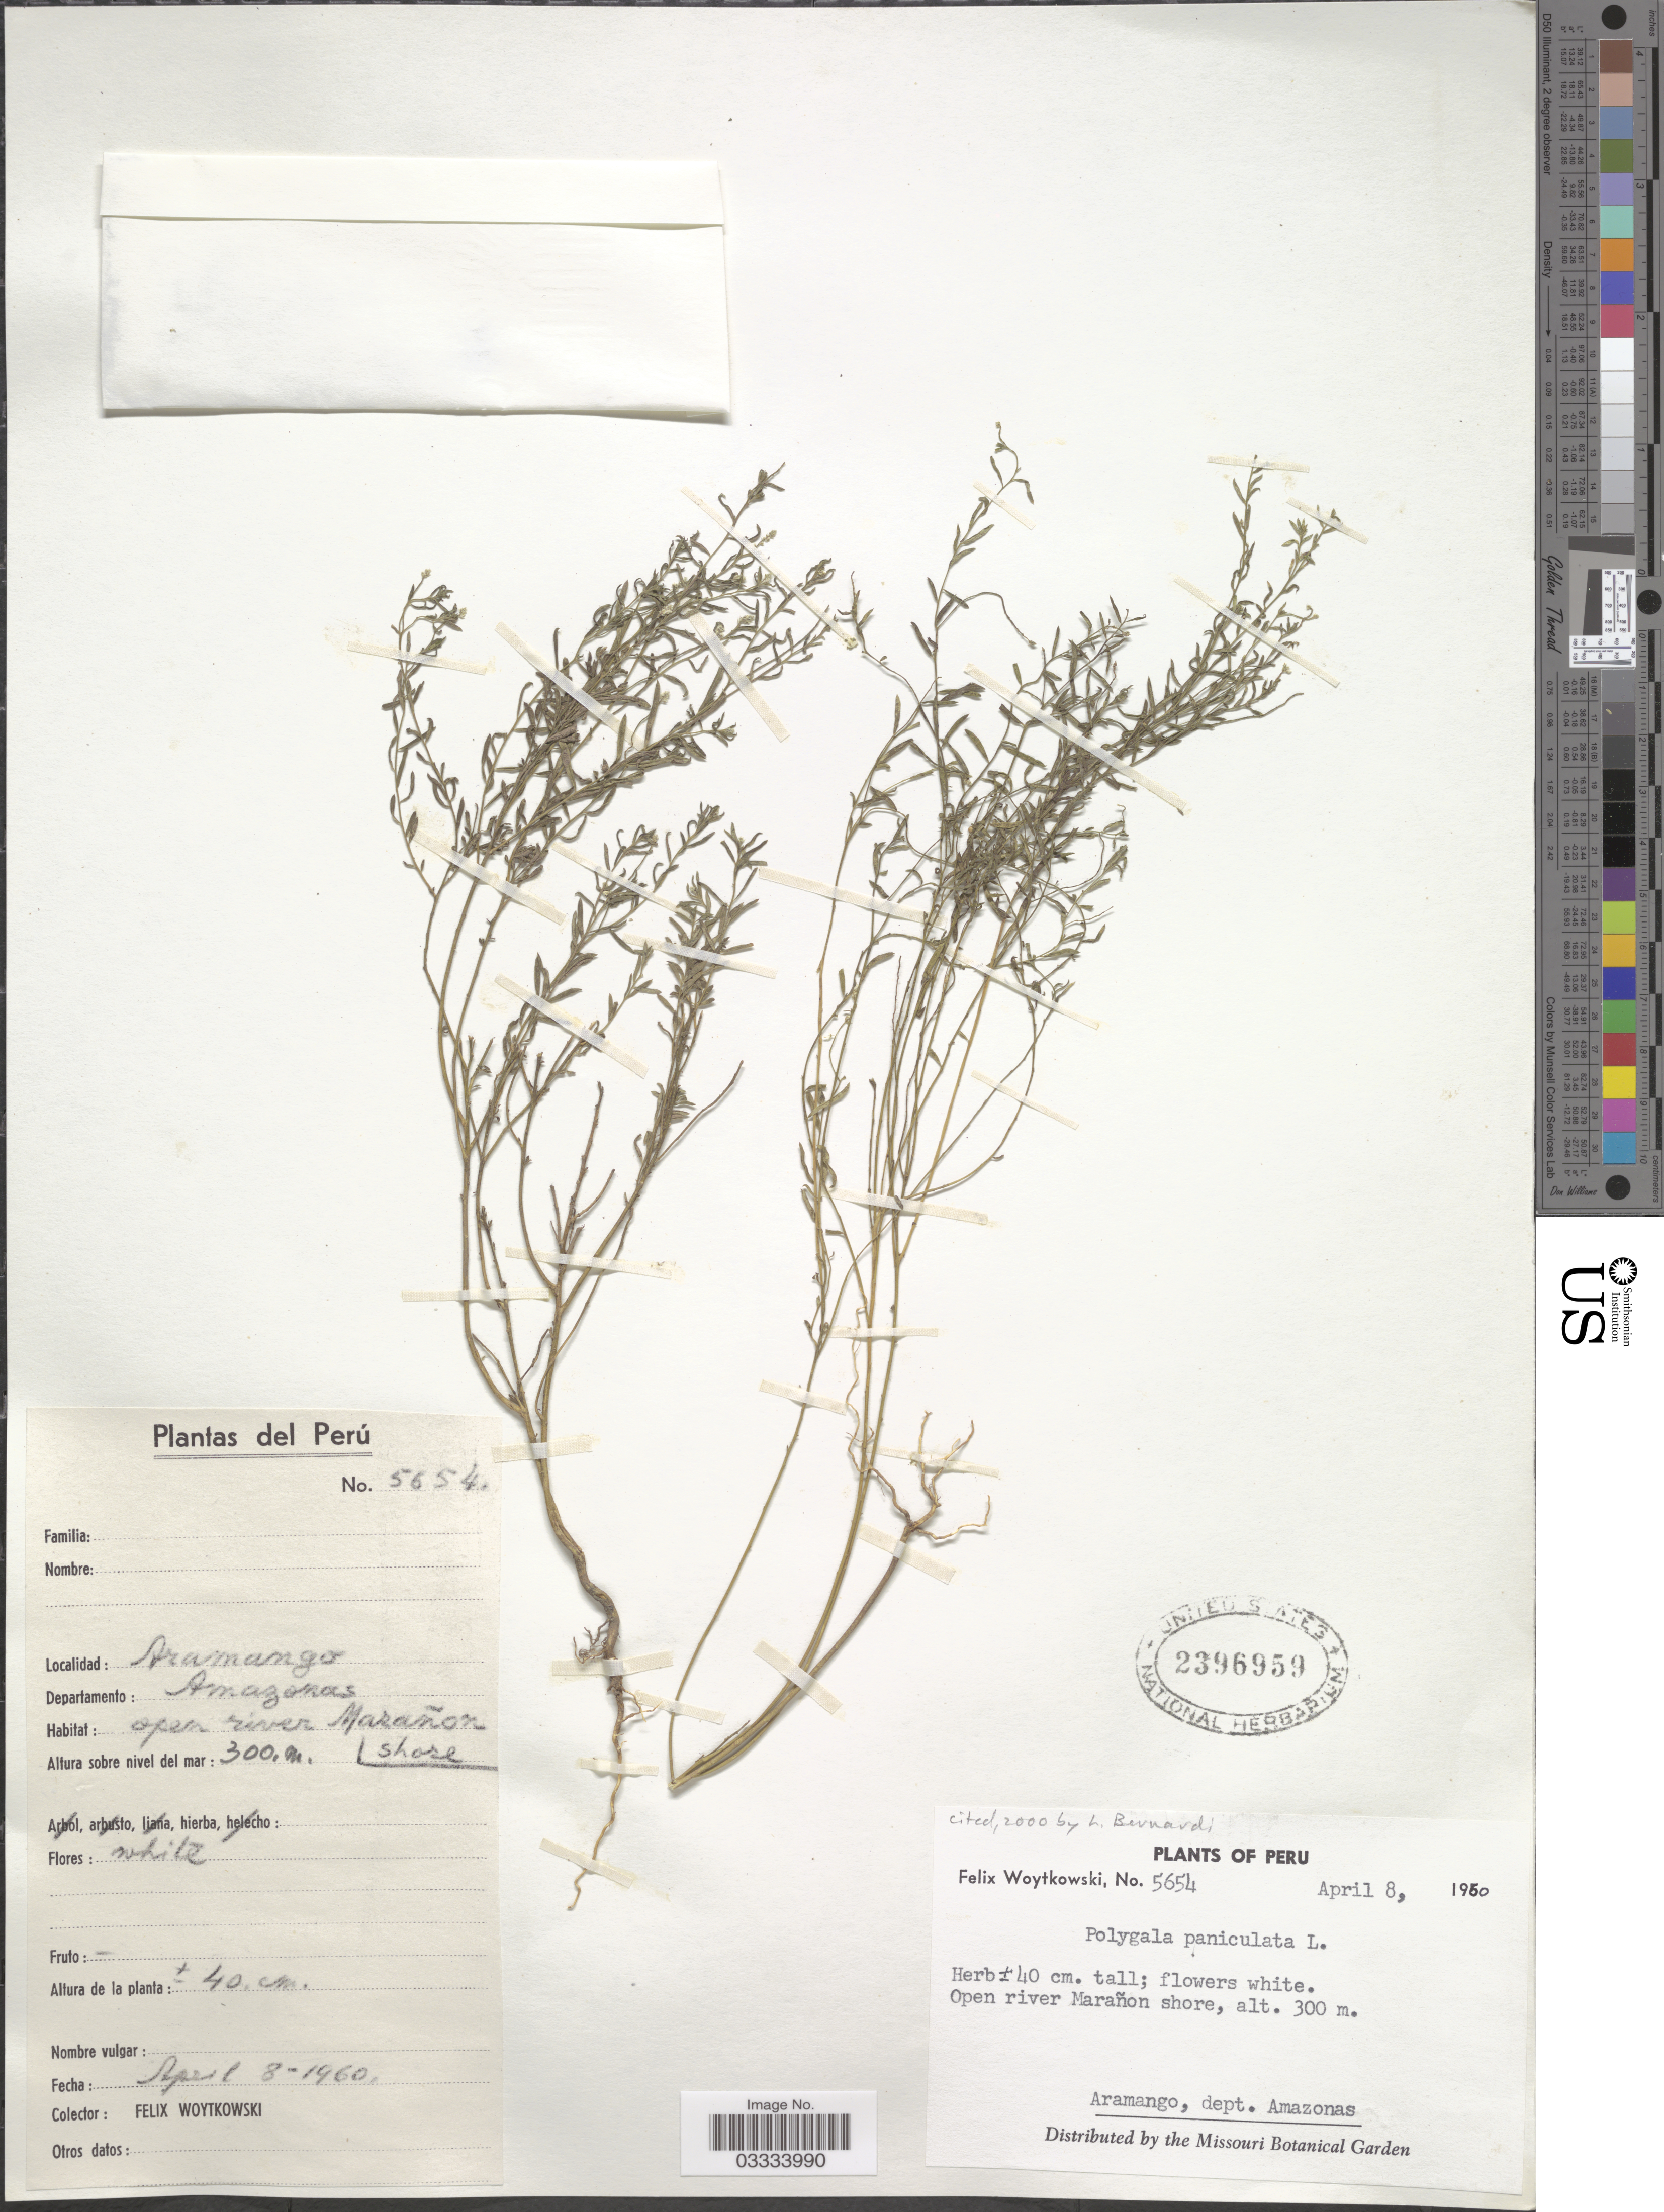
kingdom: Plantae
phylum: Tracheophyta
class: Magnoliopsida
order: Fabales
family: Polygalaceae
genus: Polygala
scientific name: Polygala paniculata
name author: L.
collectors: F. Woytkowski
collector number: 5654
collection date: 1960-04-08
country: Peru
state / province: Amazonas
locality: Open river Marañon shore. Aramango, dept. Amazonas.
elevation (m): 300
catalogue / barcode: US 2396959